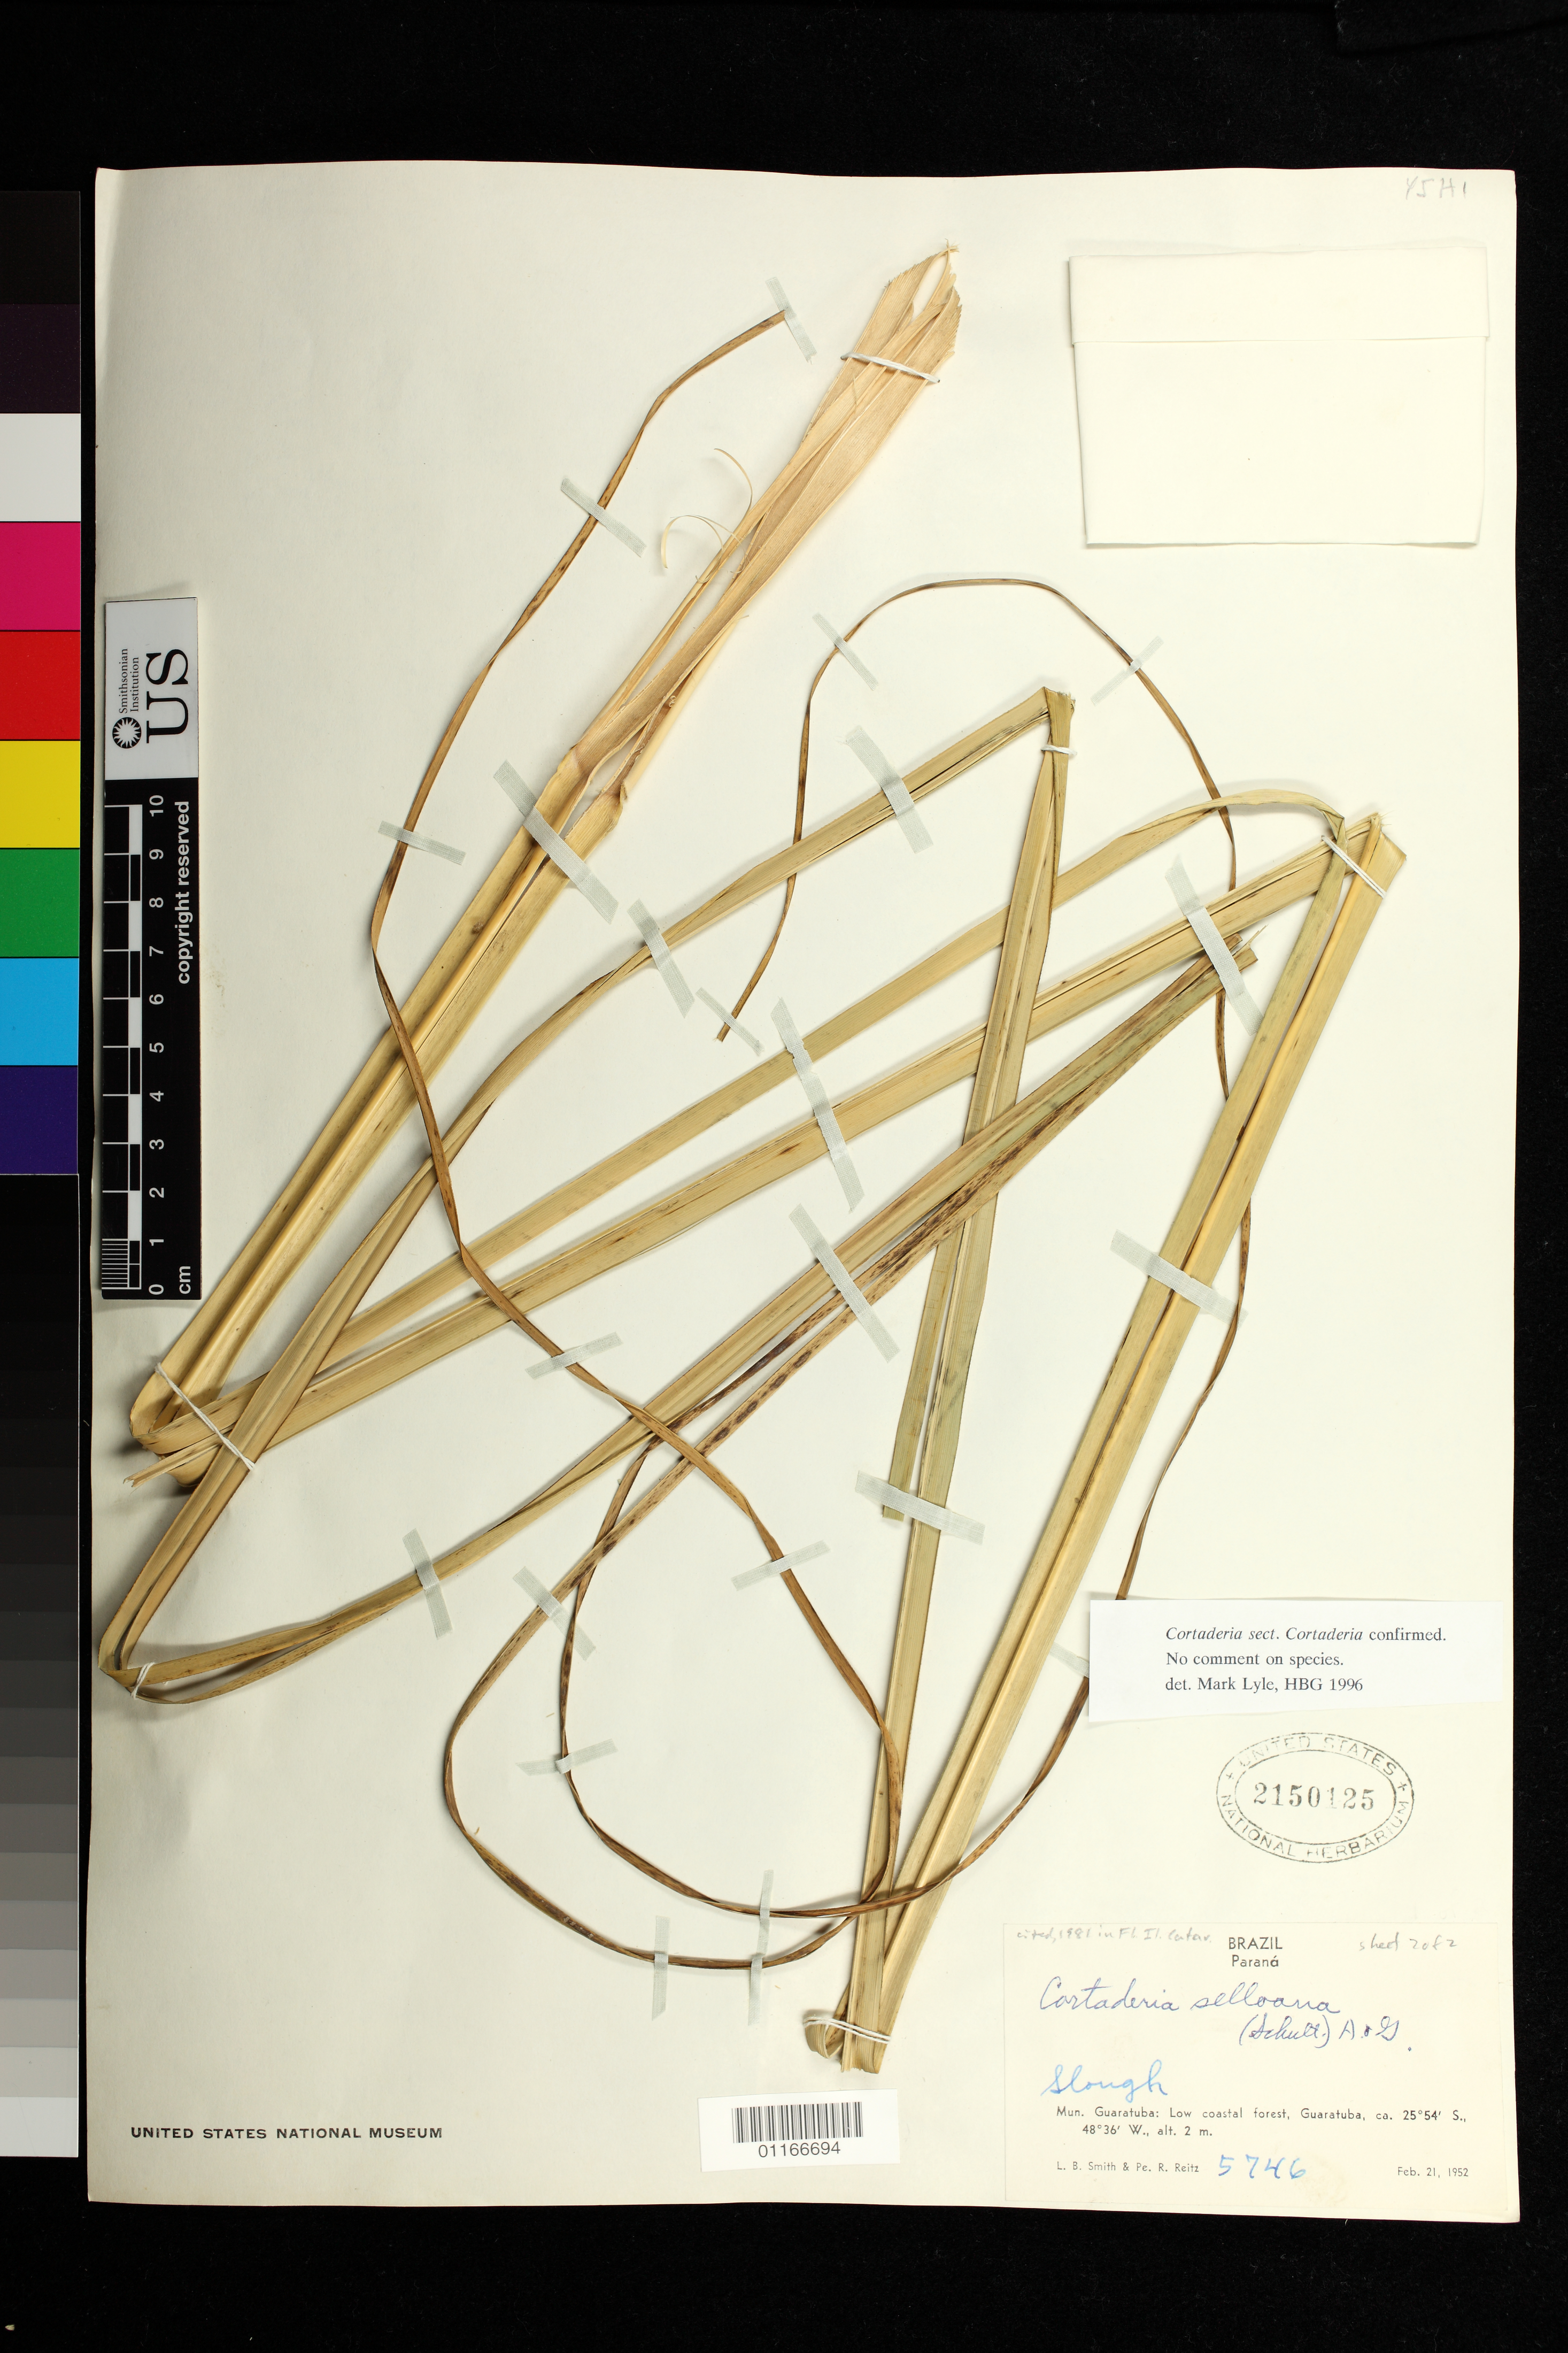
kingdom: Plantae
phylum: Tracheophyta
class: Liliopsida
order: Poales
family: Poaceae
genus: Cortaderia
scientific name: Cortaderia sect. Cortaderia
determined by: Lyle, M.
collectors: L. Smith & R. Reitz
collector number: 5746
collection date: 1952-02-21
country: Brazil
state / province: Paraná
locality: Slough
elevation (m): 2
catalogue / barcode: US 2150125